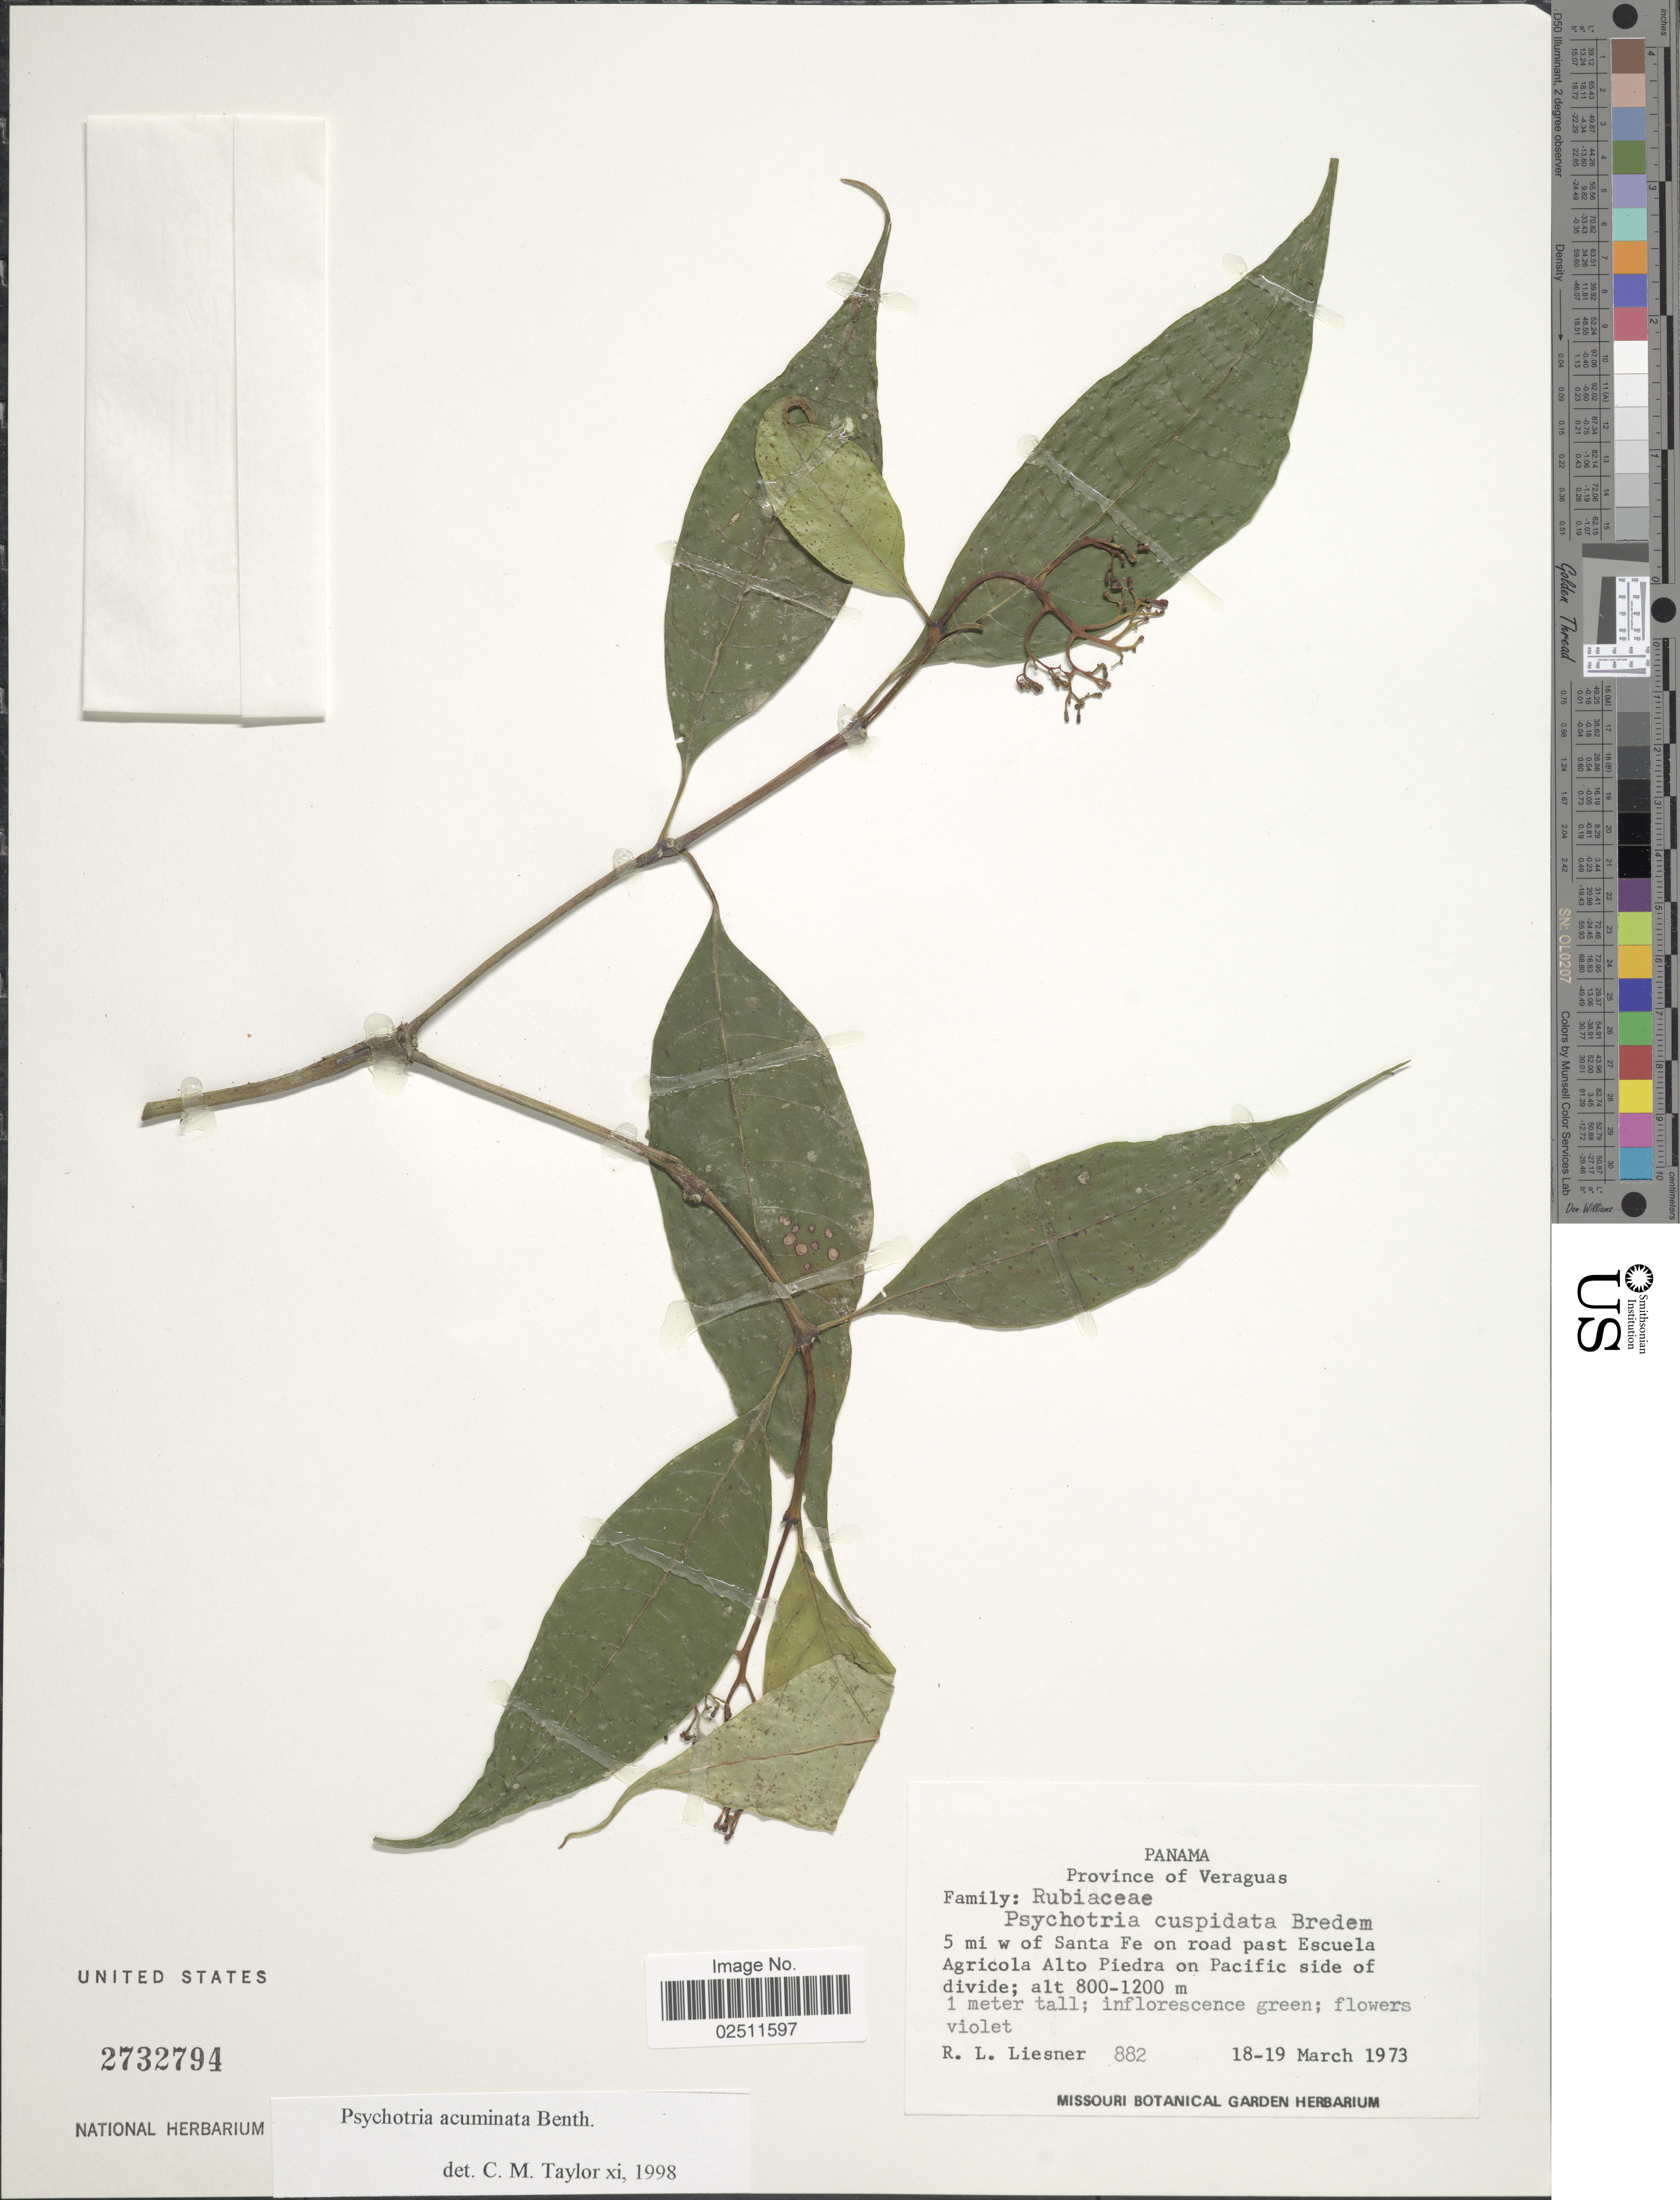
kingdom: Plantae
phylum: Tracheophyta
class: Magnoliopsida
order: Gentianales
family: Rubiaceae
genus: Psychotria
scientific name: Psychotria acuminata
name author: Benth.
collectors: R. L. Liesner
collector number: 882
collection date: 1973-03-18/1973-03-19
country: Panama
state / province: Veraguas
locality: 5 mi w of Santa Fe on road past Escuela Agricola Alto Piedra on Pacific side of divide.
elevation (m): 800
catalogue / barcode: US 2732794